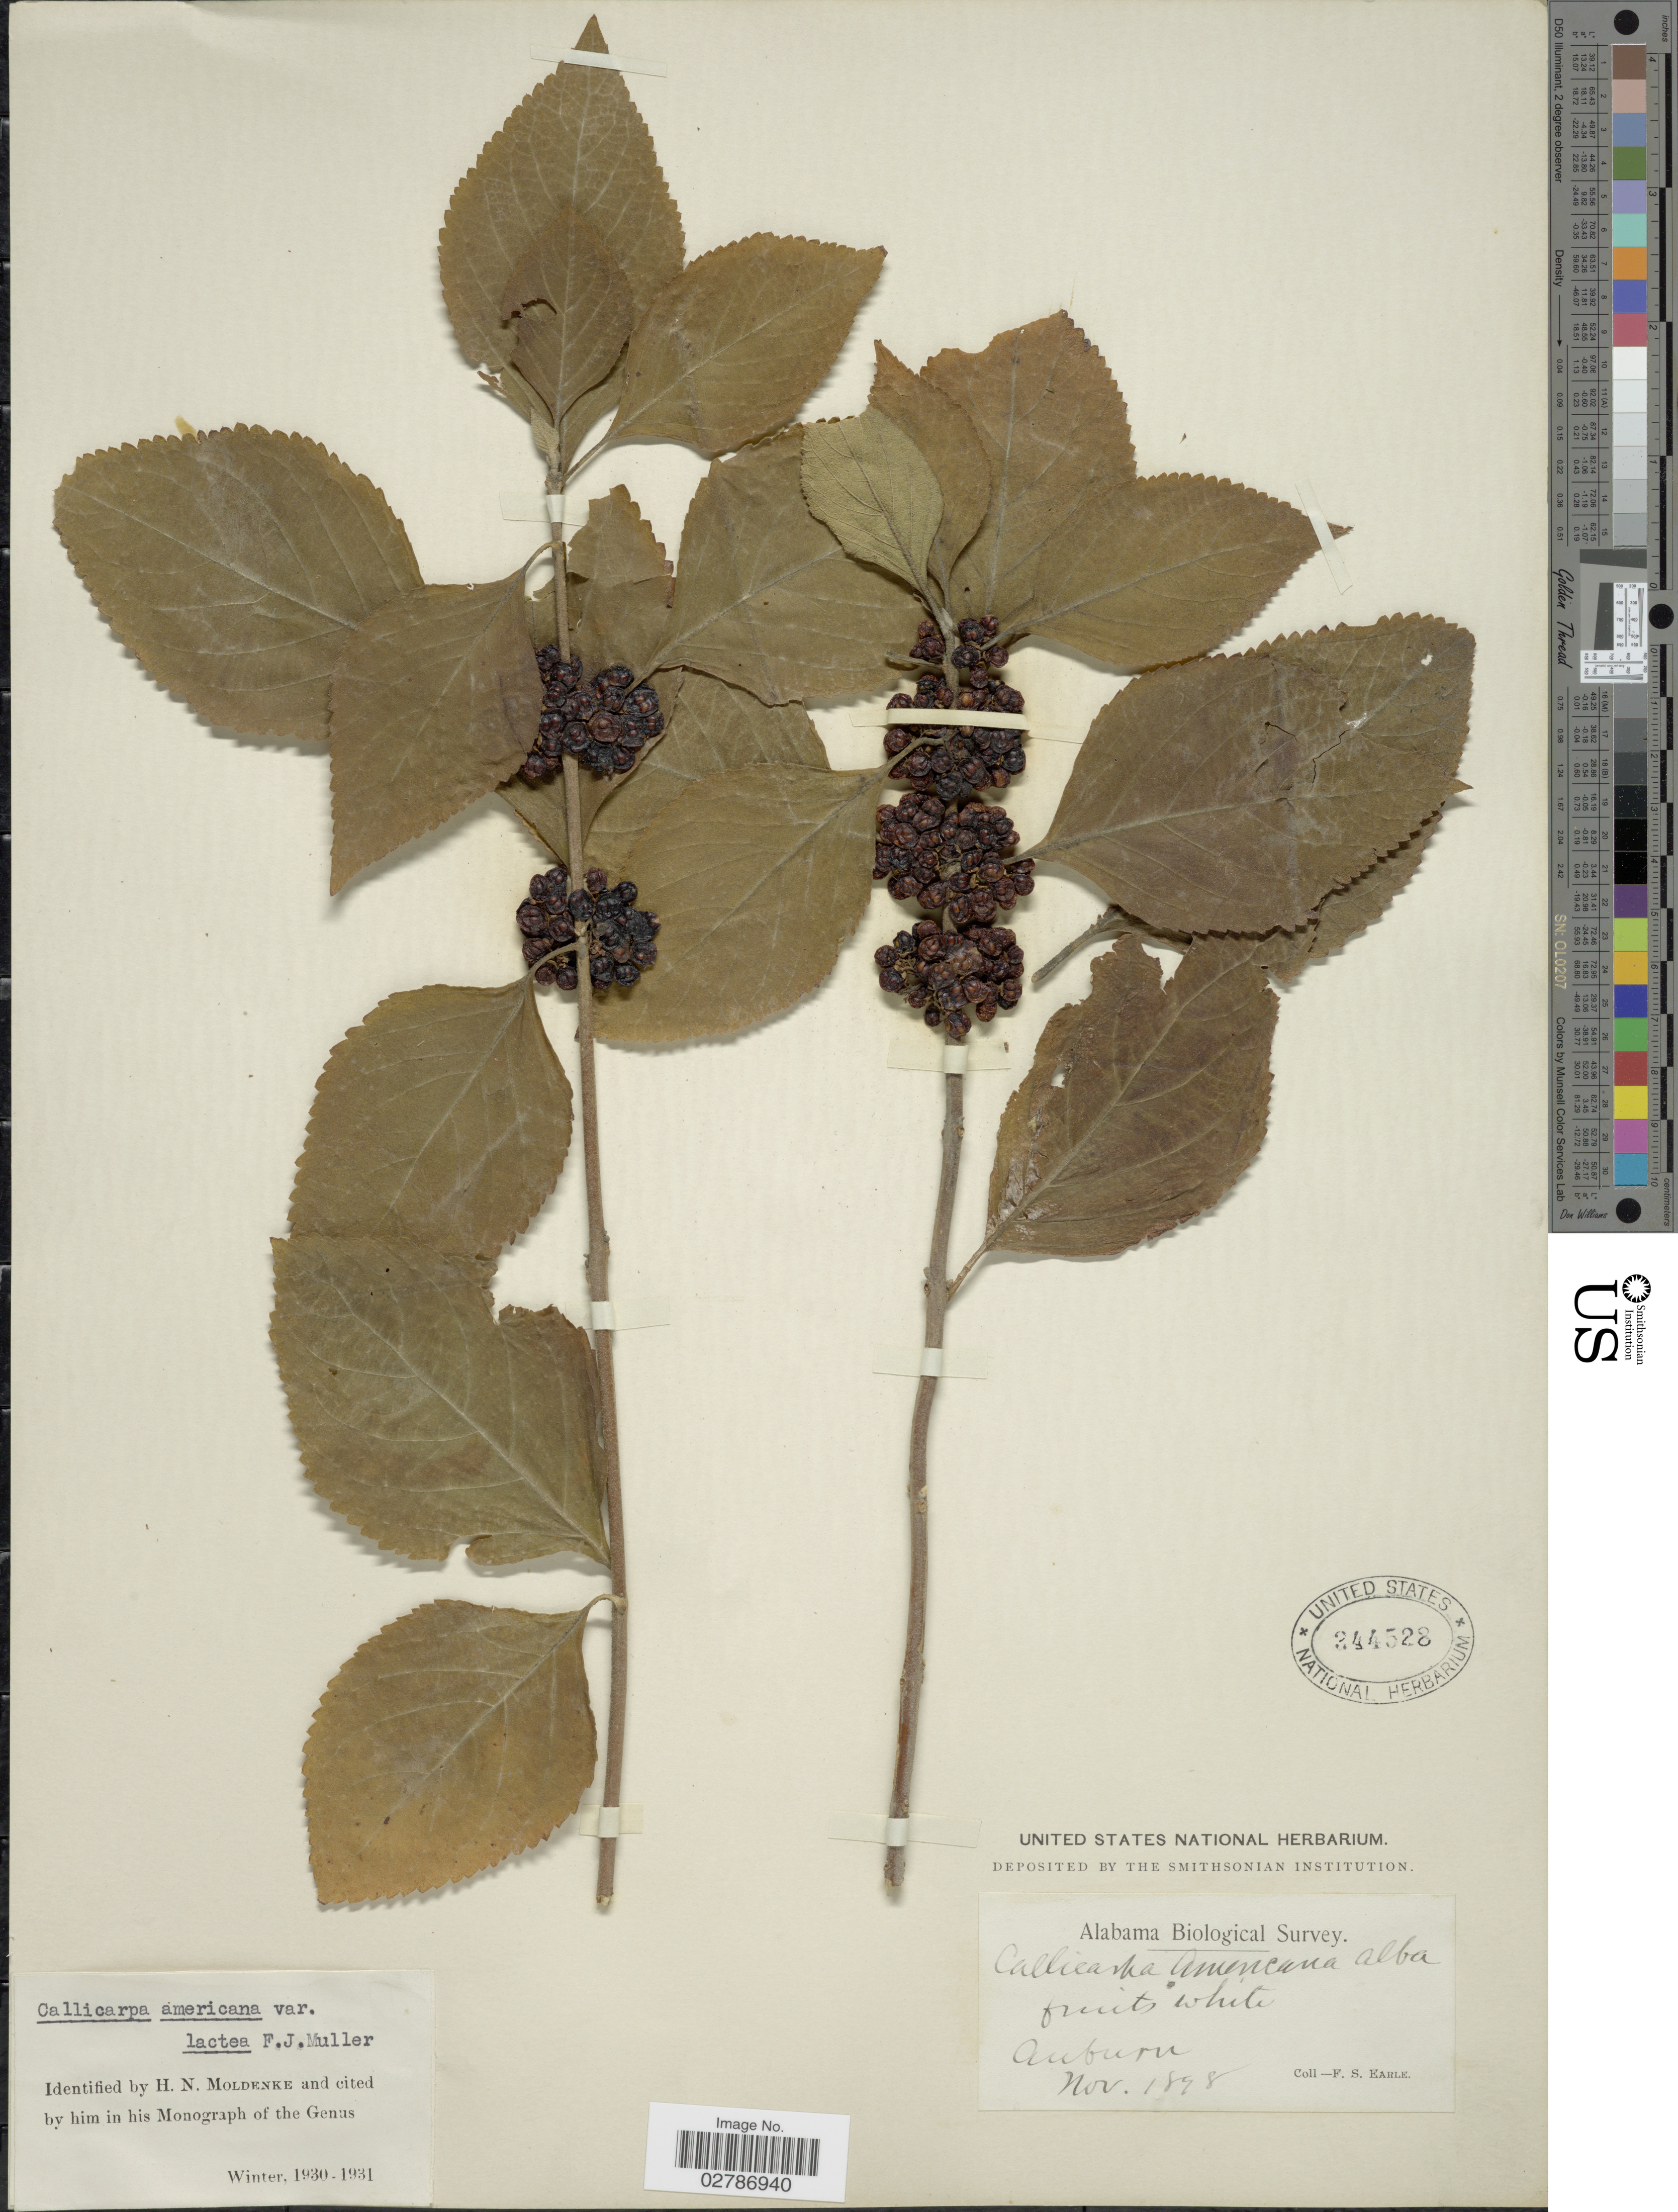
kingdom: Plantae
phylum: Tracheophyta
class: Magnoliopsida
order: Lamiales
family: Lamiaceae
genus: Callicarpa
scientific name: Callicarpa americana var. lactea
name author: F. J. Mull.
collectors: F. S. Earle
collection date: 1898-11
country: United States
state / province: Alabama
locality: Auburn.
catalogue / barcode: US 344528